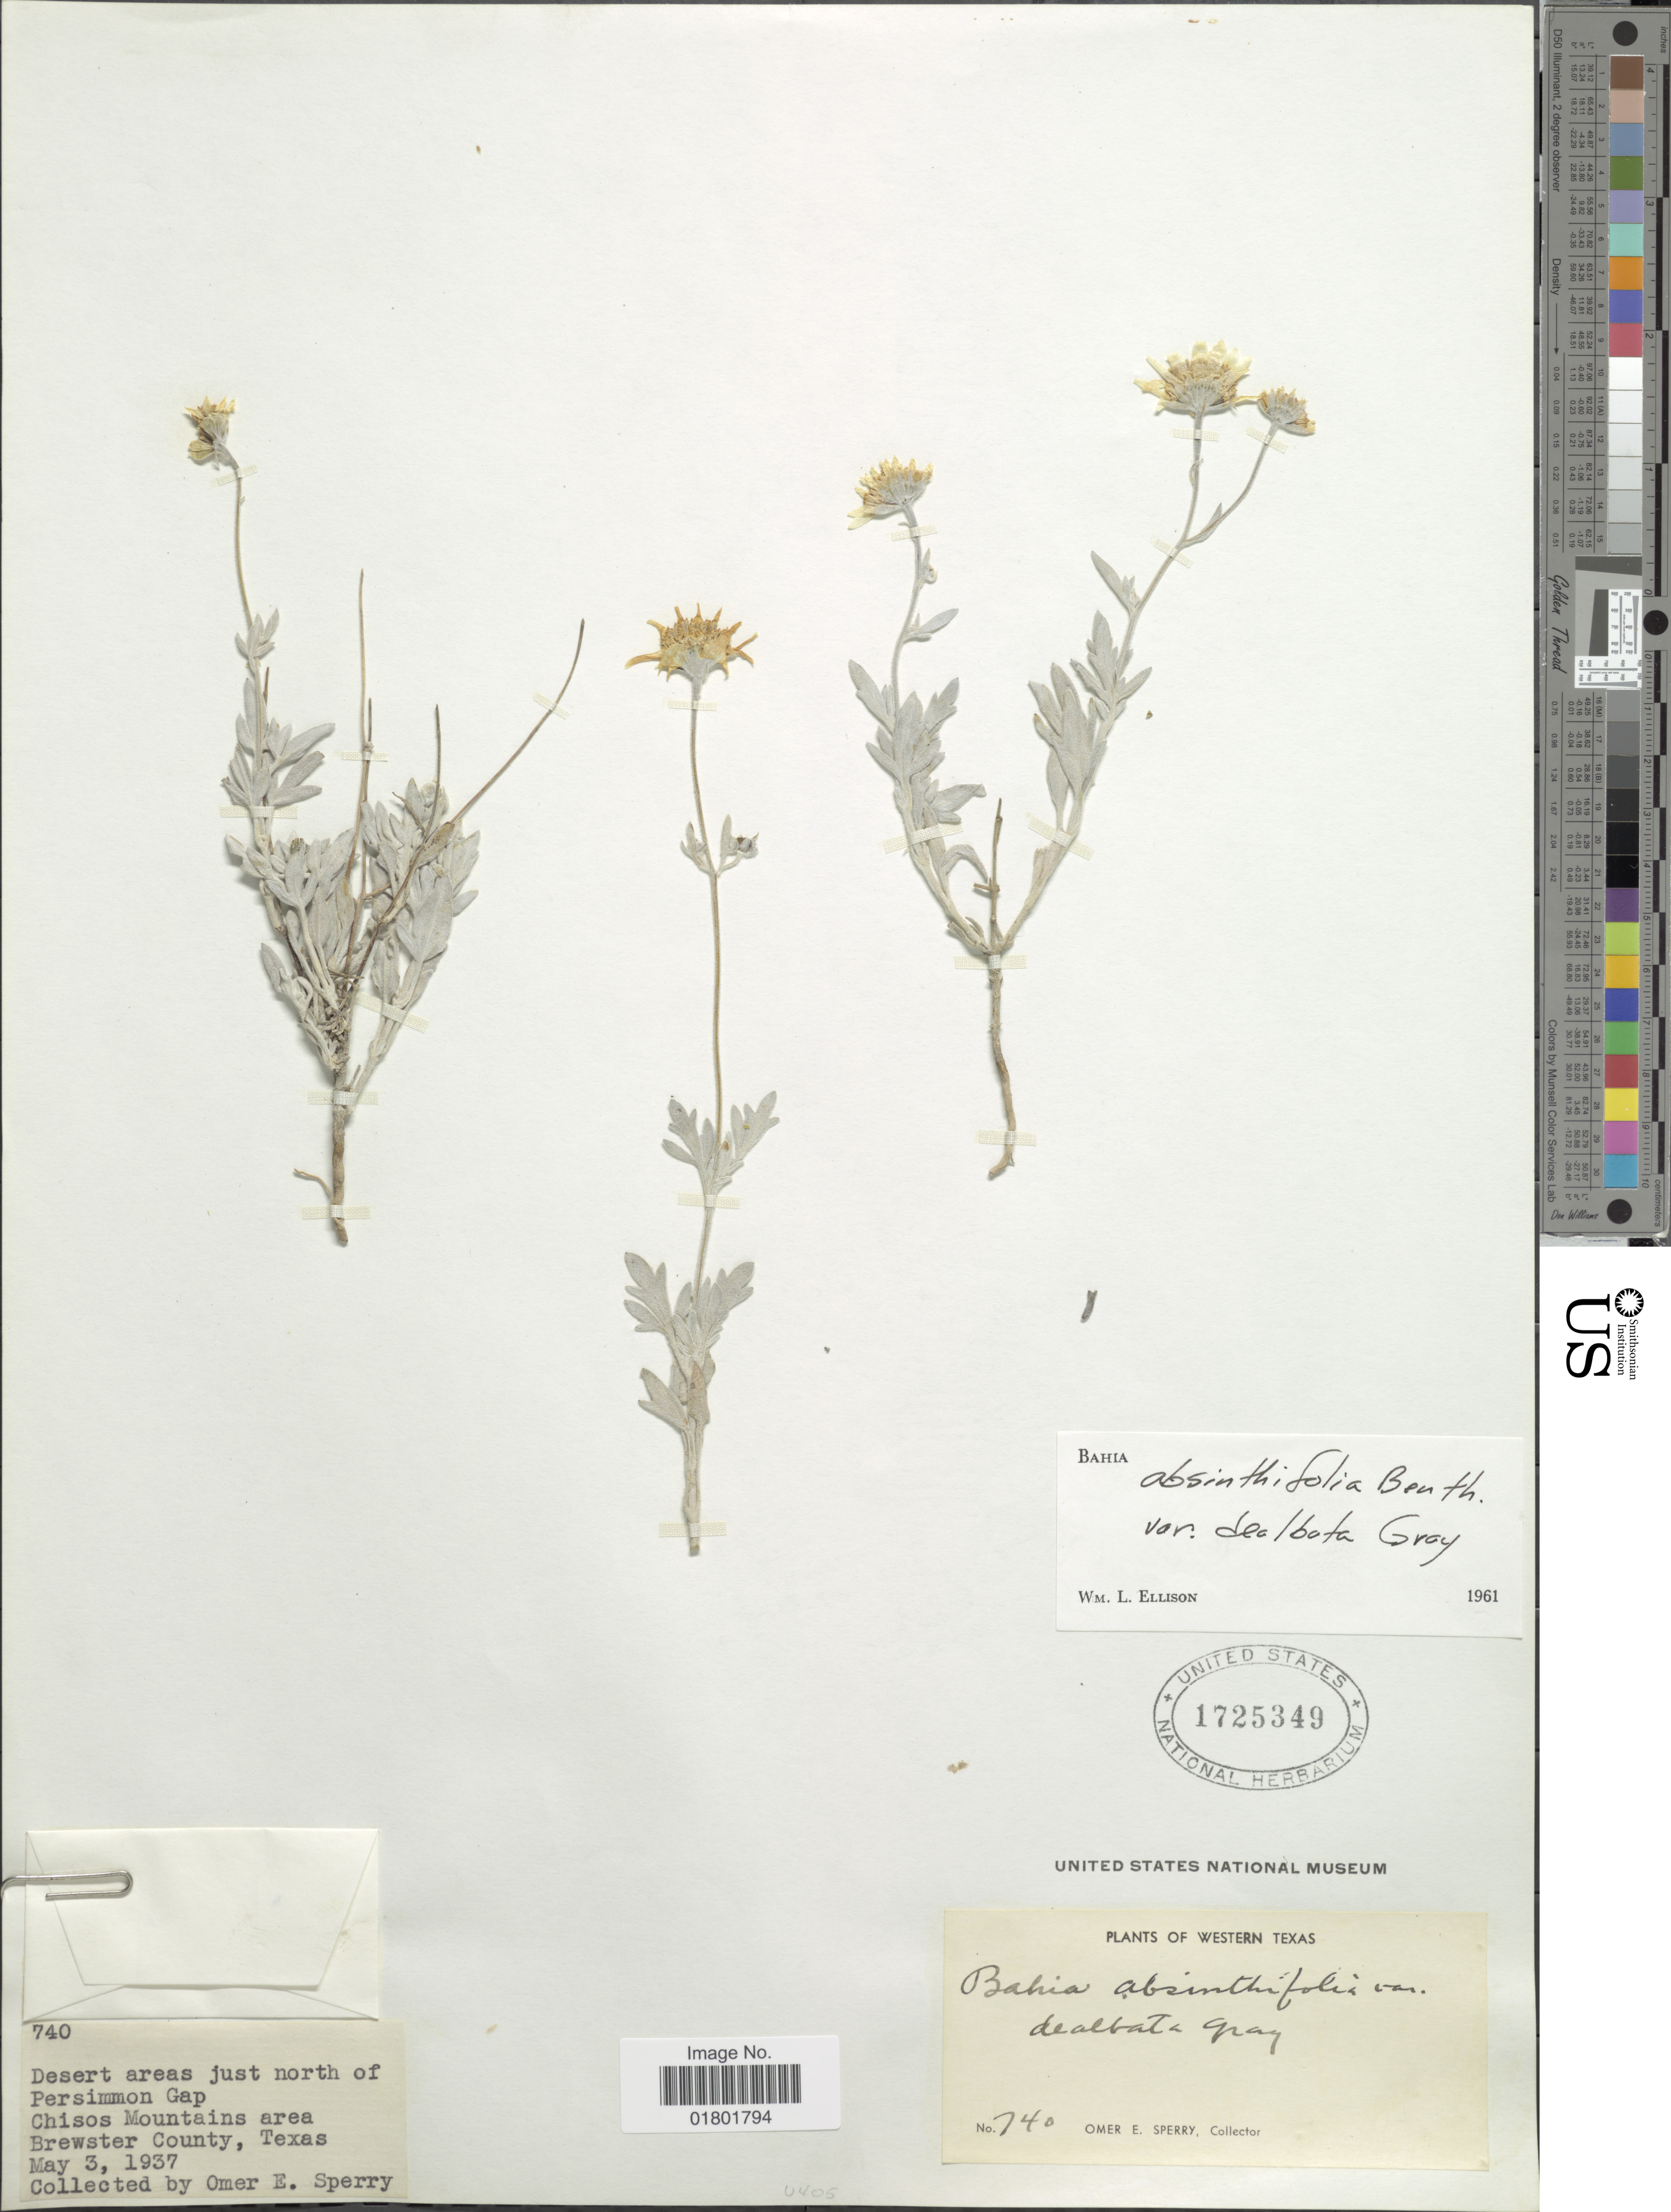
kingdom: Plantae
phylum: Tracheophyta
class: Magnoliopsida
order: Asterales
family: Asteraceae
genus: Bahia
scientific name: Bahia absinthifolia var. dealbata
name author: A. Gray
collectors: O. E. Sperry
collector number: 740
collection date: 1937-05-03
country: United States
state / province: Texas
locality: Western Texas, Chisos Mountains area, Brewster County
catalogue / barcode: US 1725349